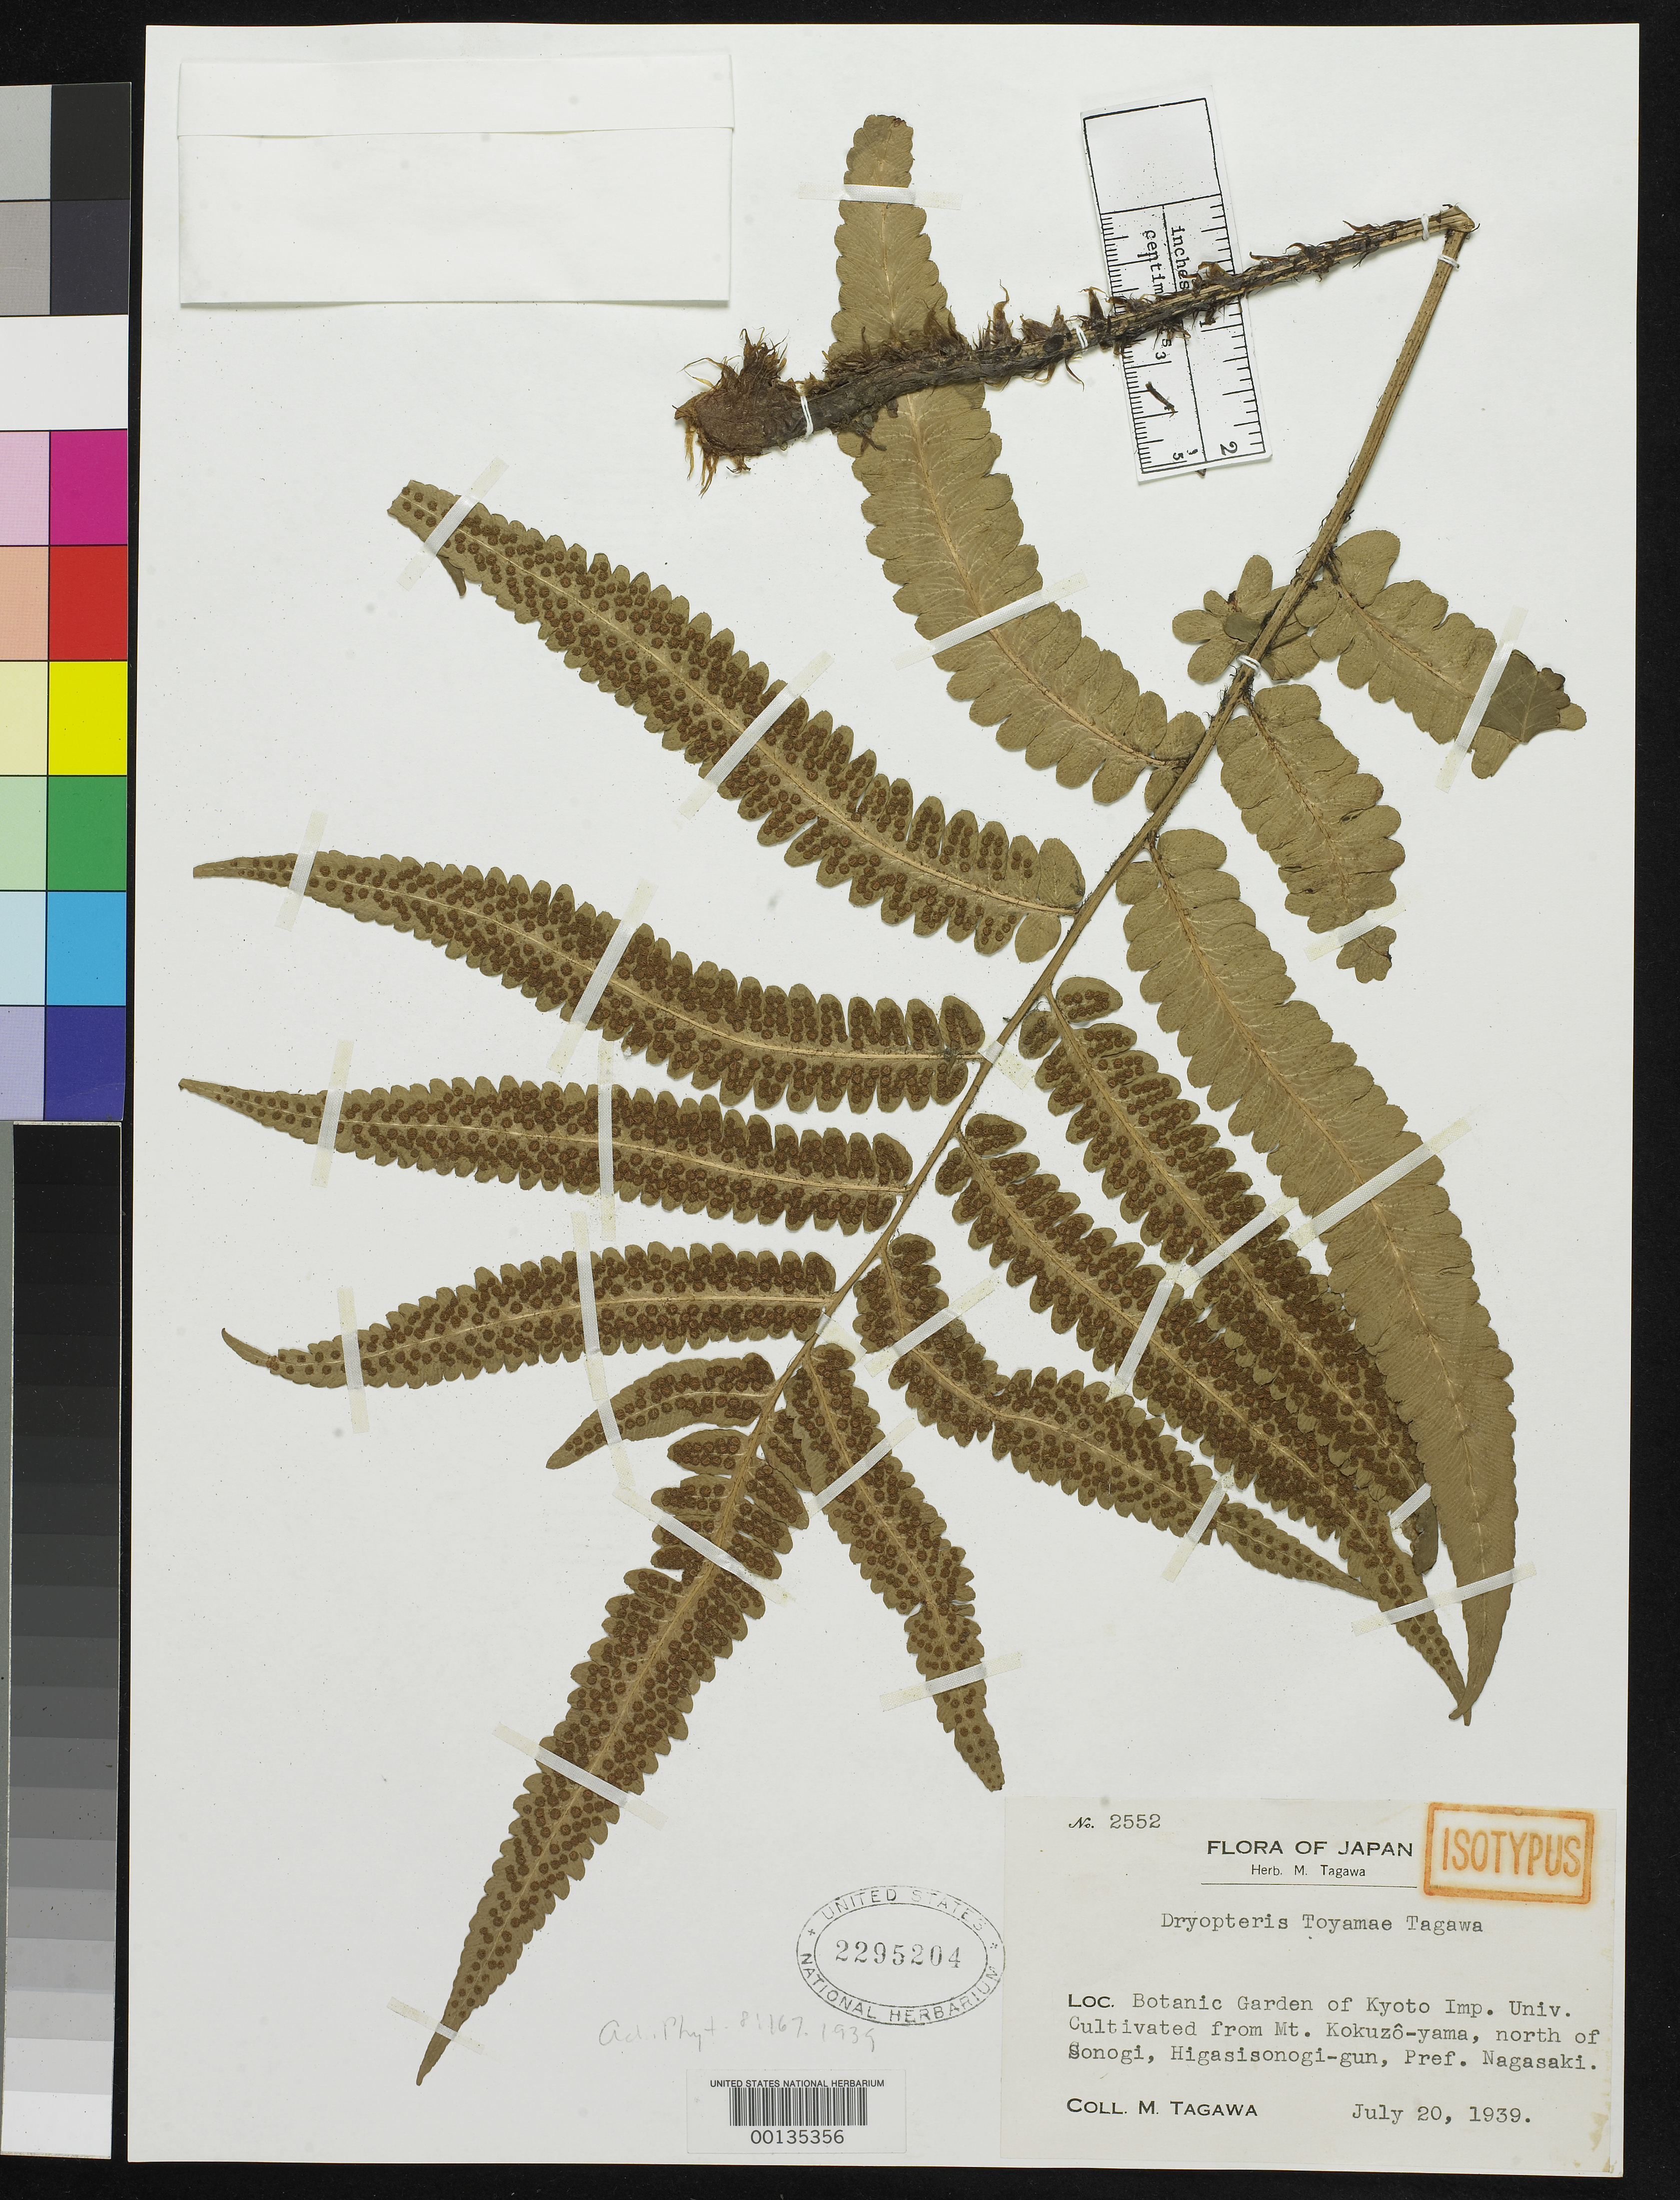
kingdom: Plantae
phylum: Tracheophyta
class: Polypodiopsida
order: Polypodiales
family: Dryopteridaceae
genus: Dryopteris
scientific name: Dryopteris toyamae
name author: Tagawa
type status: Isotype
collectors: M. Tagawa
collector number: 2552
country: Japan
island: Honshu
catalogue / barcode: US 2295204